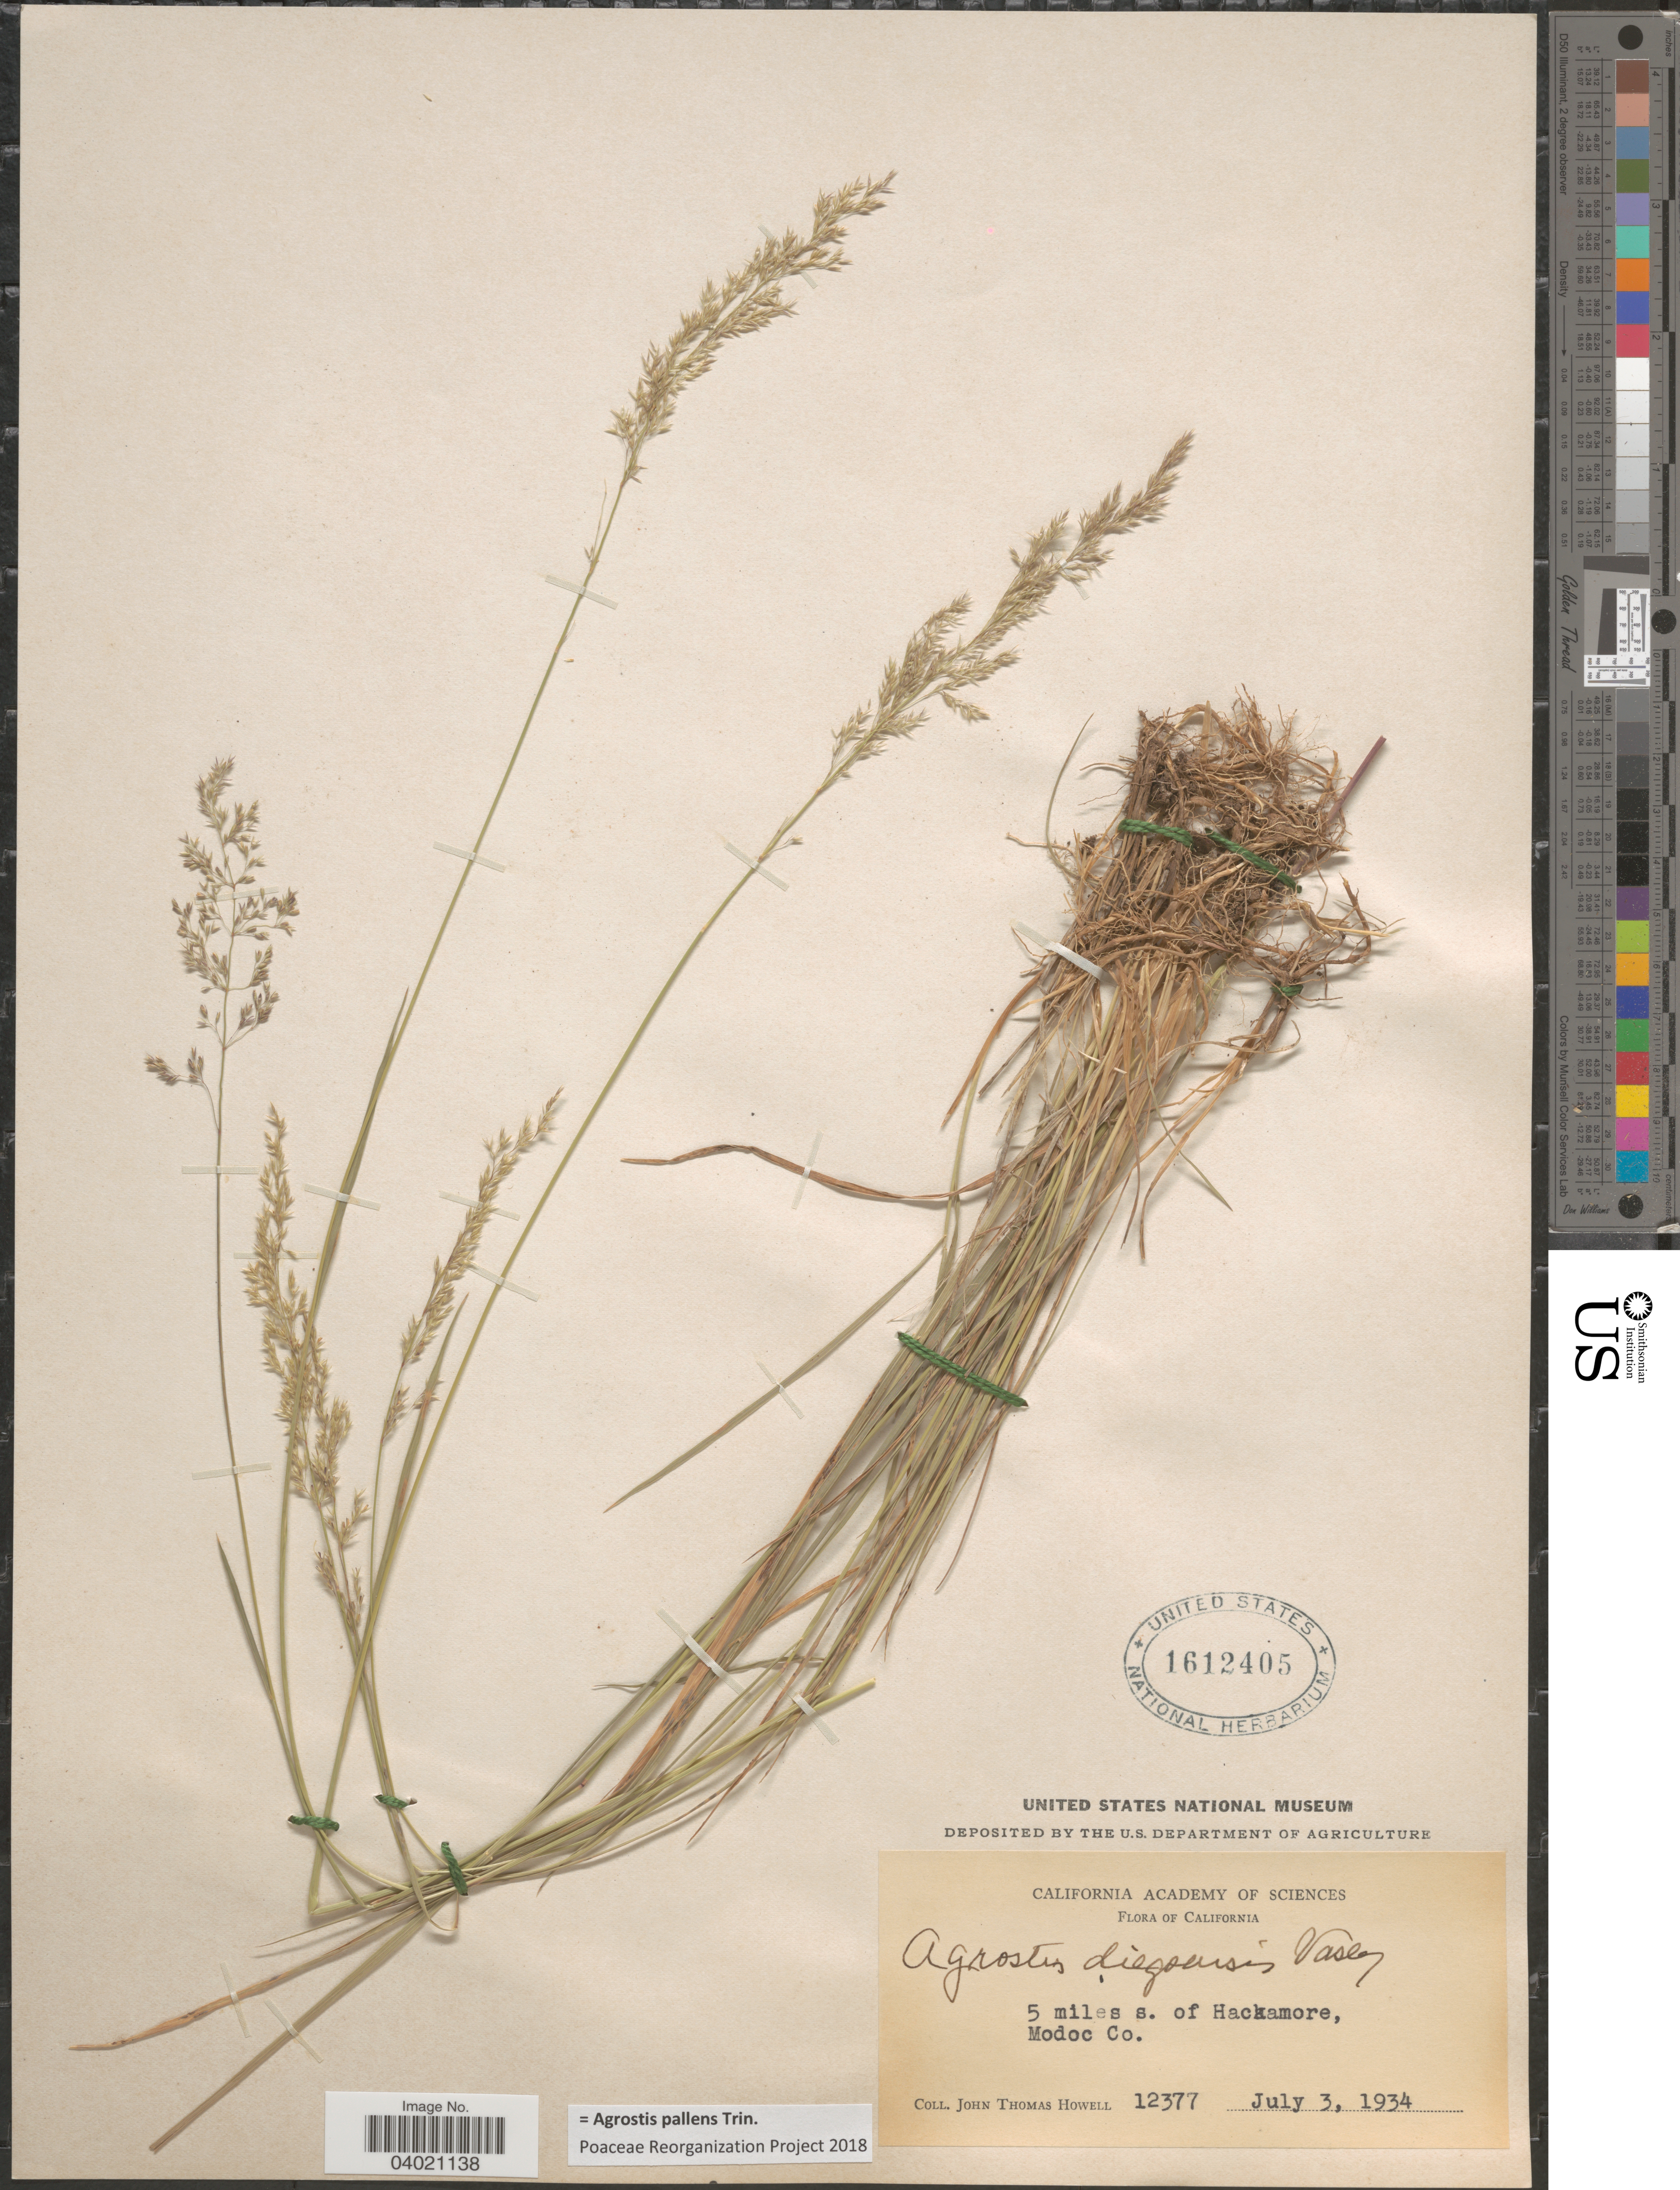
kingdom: Plantae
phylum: Tracheophyta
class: Liliopsida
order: Poales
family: Poaceae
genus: Agrostis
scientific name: Agrostis pallens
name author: Trin.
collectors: J. T. Howell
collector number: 12377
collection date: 1934-07-03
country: United States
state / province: California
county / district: Modoc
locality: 5 miles s. of Hackamore, Modoc Co.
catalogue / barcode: US 1612405